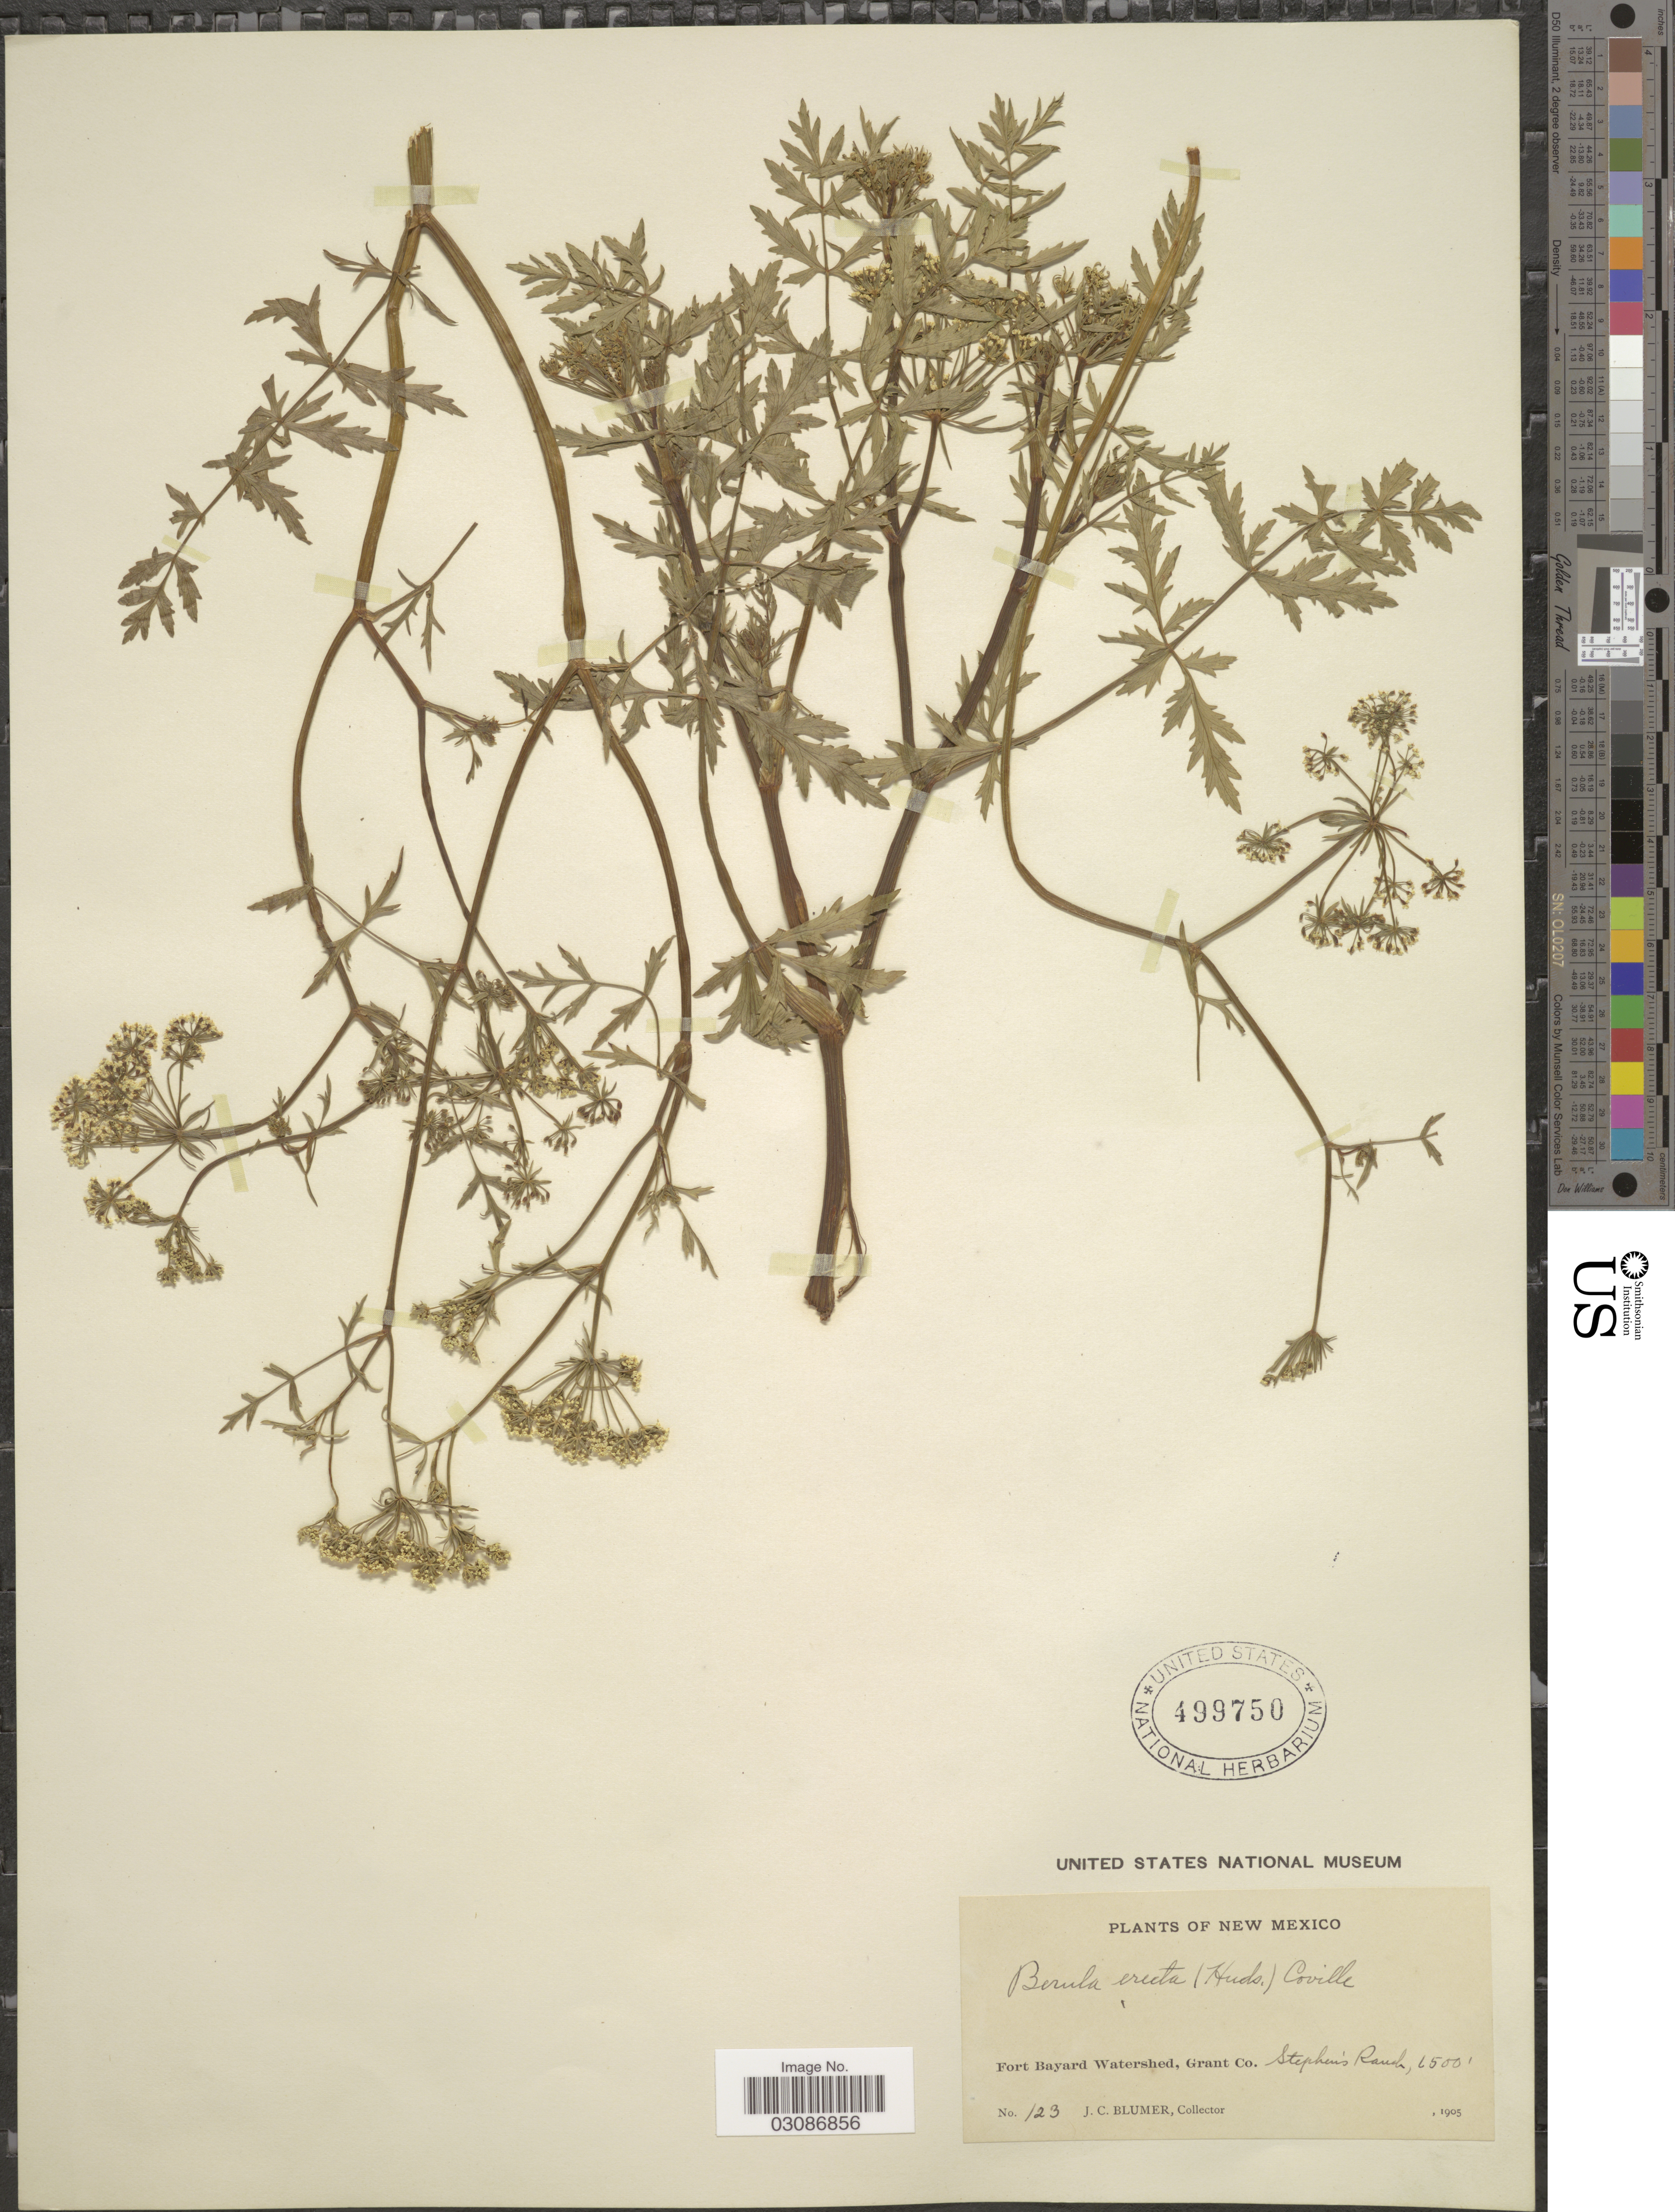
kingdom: Plantae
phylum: Tracheophyta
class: Magnoliopsida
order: Apiales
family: Apiaceae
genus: Berula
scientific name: Berula erecta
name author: (Huds.) Coville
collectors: J. C. Blumer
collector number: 123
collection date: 1905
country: United States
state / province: New Mexico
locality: Fort Bayard Watershed, Grant Co. Stephen's Ranch.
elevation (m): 1981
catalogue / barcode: US 499750